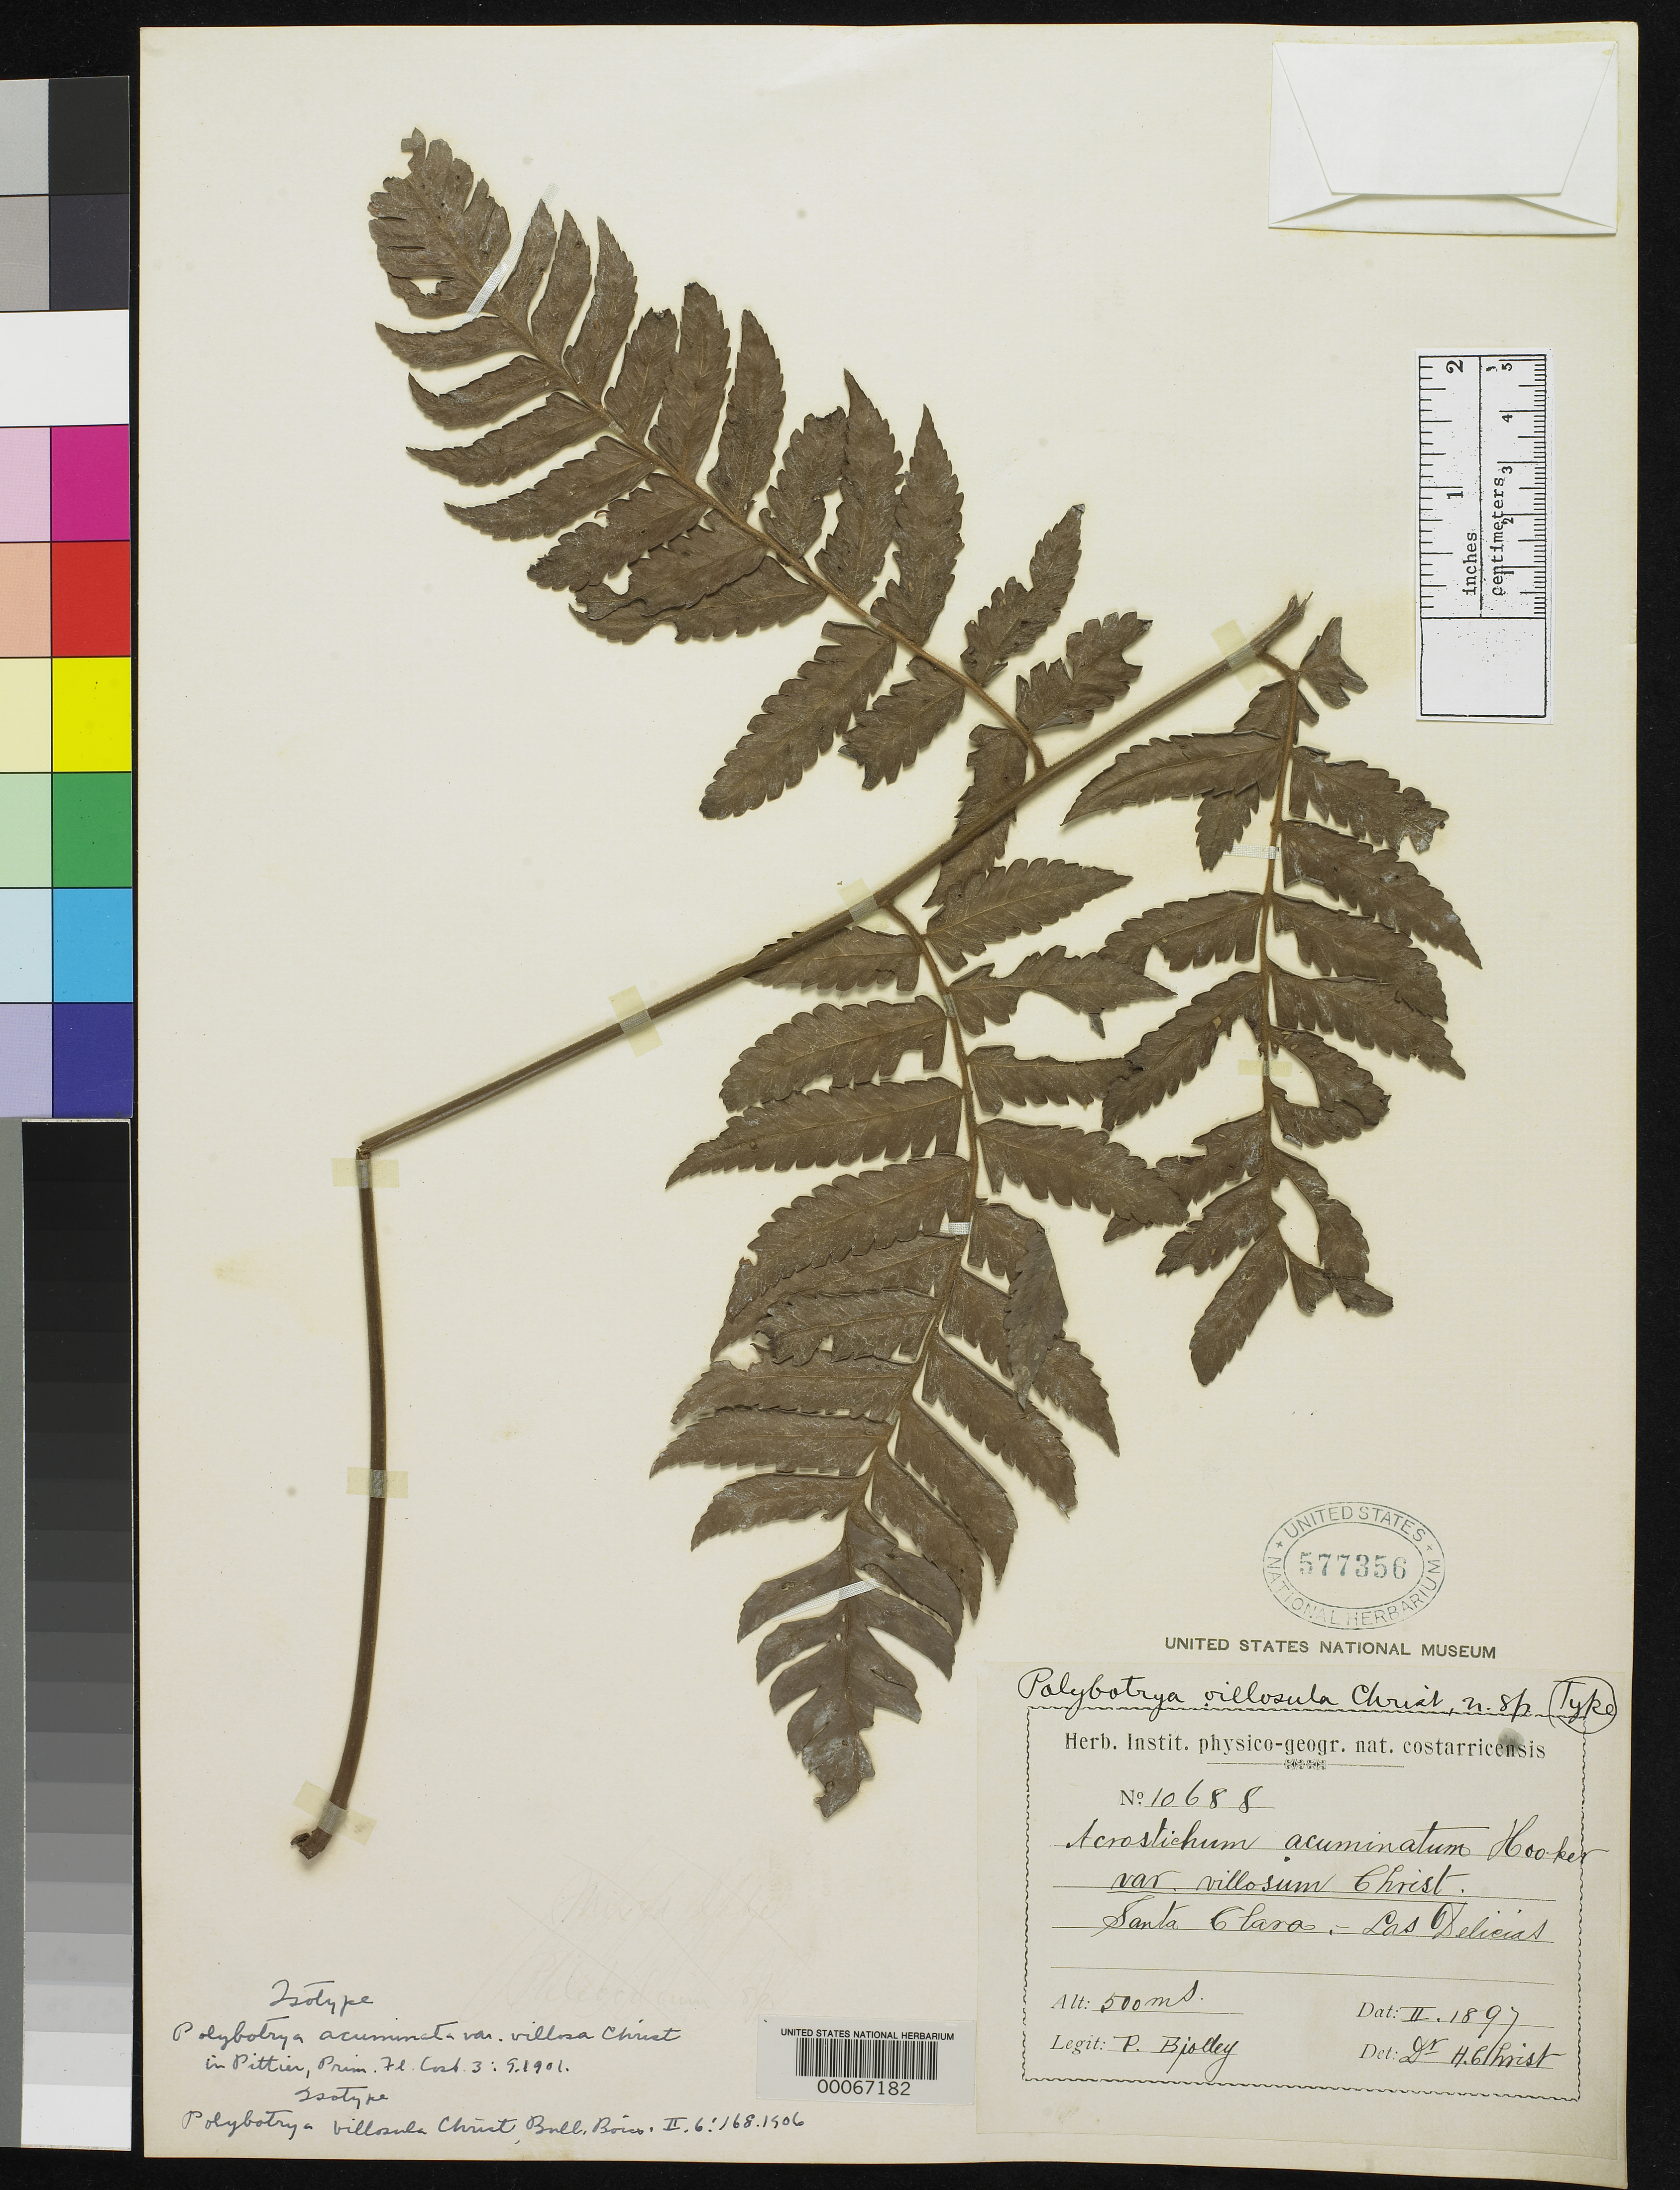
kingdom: Plantae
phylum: Tracheophyta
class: Polypodiopsida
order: Polypodiales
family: Dryopteridaceae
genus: Polybotrya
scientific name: Polybotrya acuminata var. villosa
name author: Christ in Pittier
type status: Isotype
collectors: P. Biolley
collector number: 10688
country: Costa Rica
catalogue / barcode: US 577356